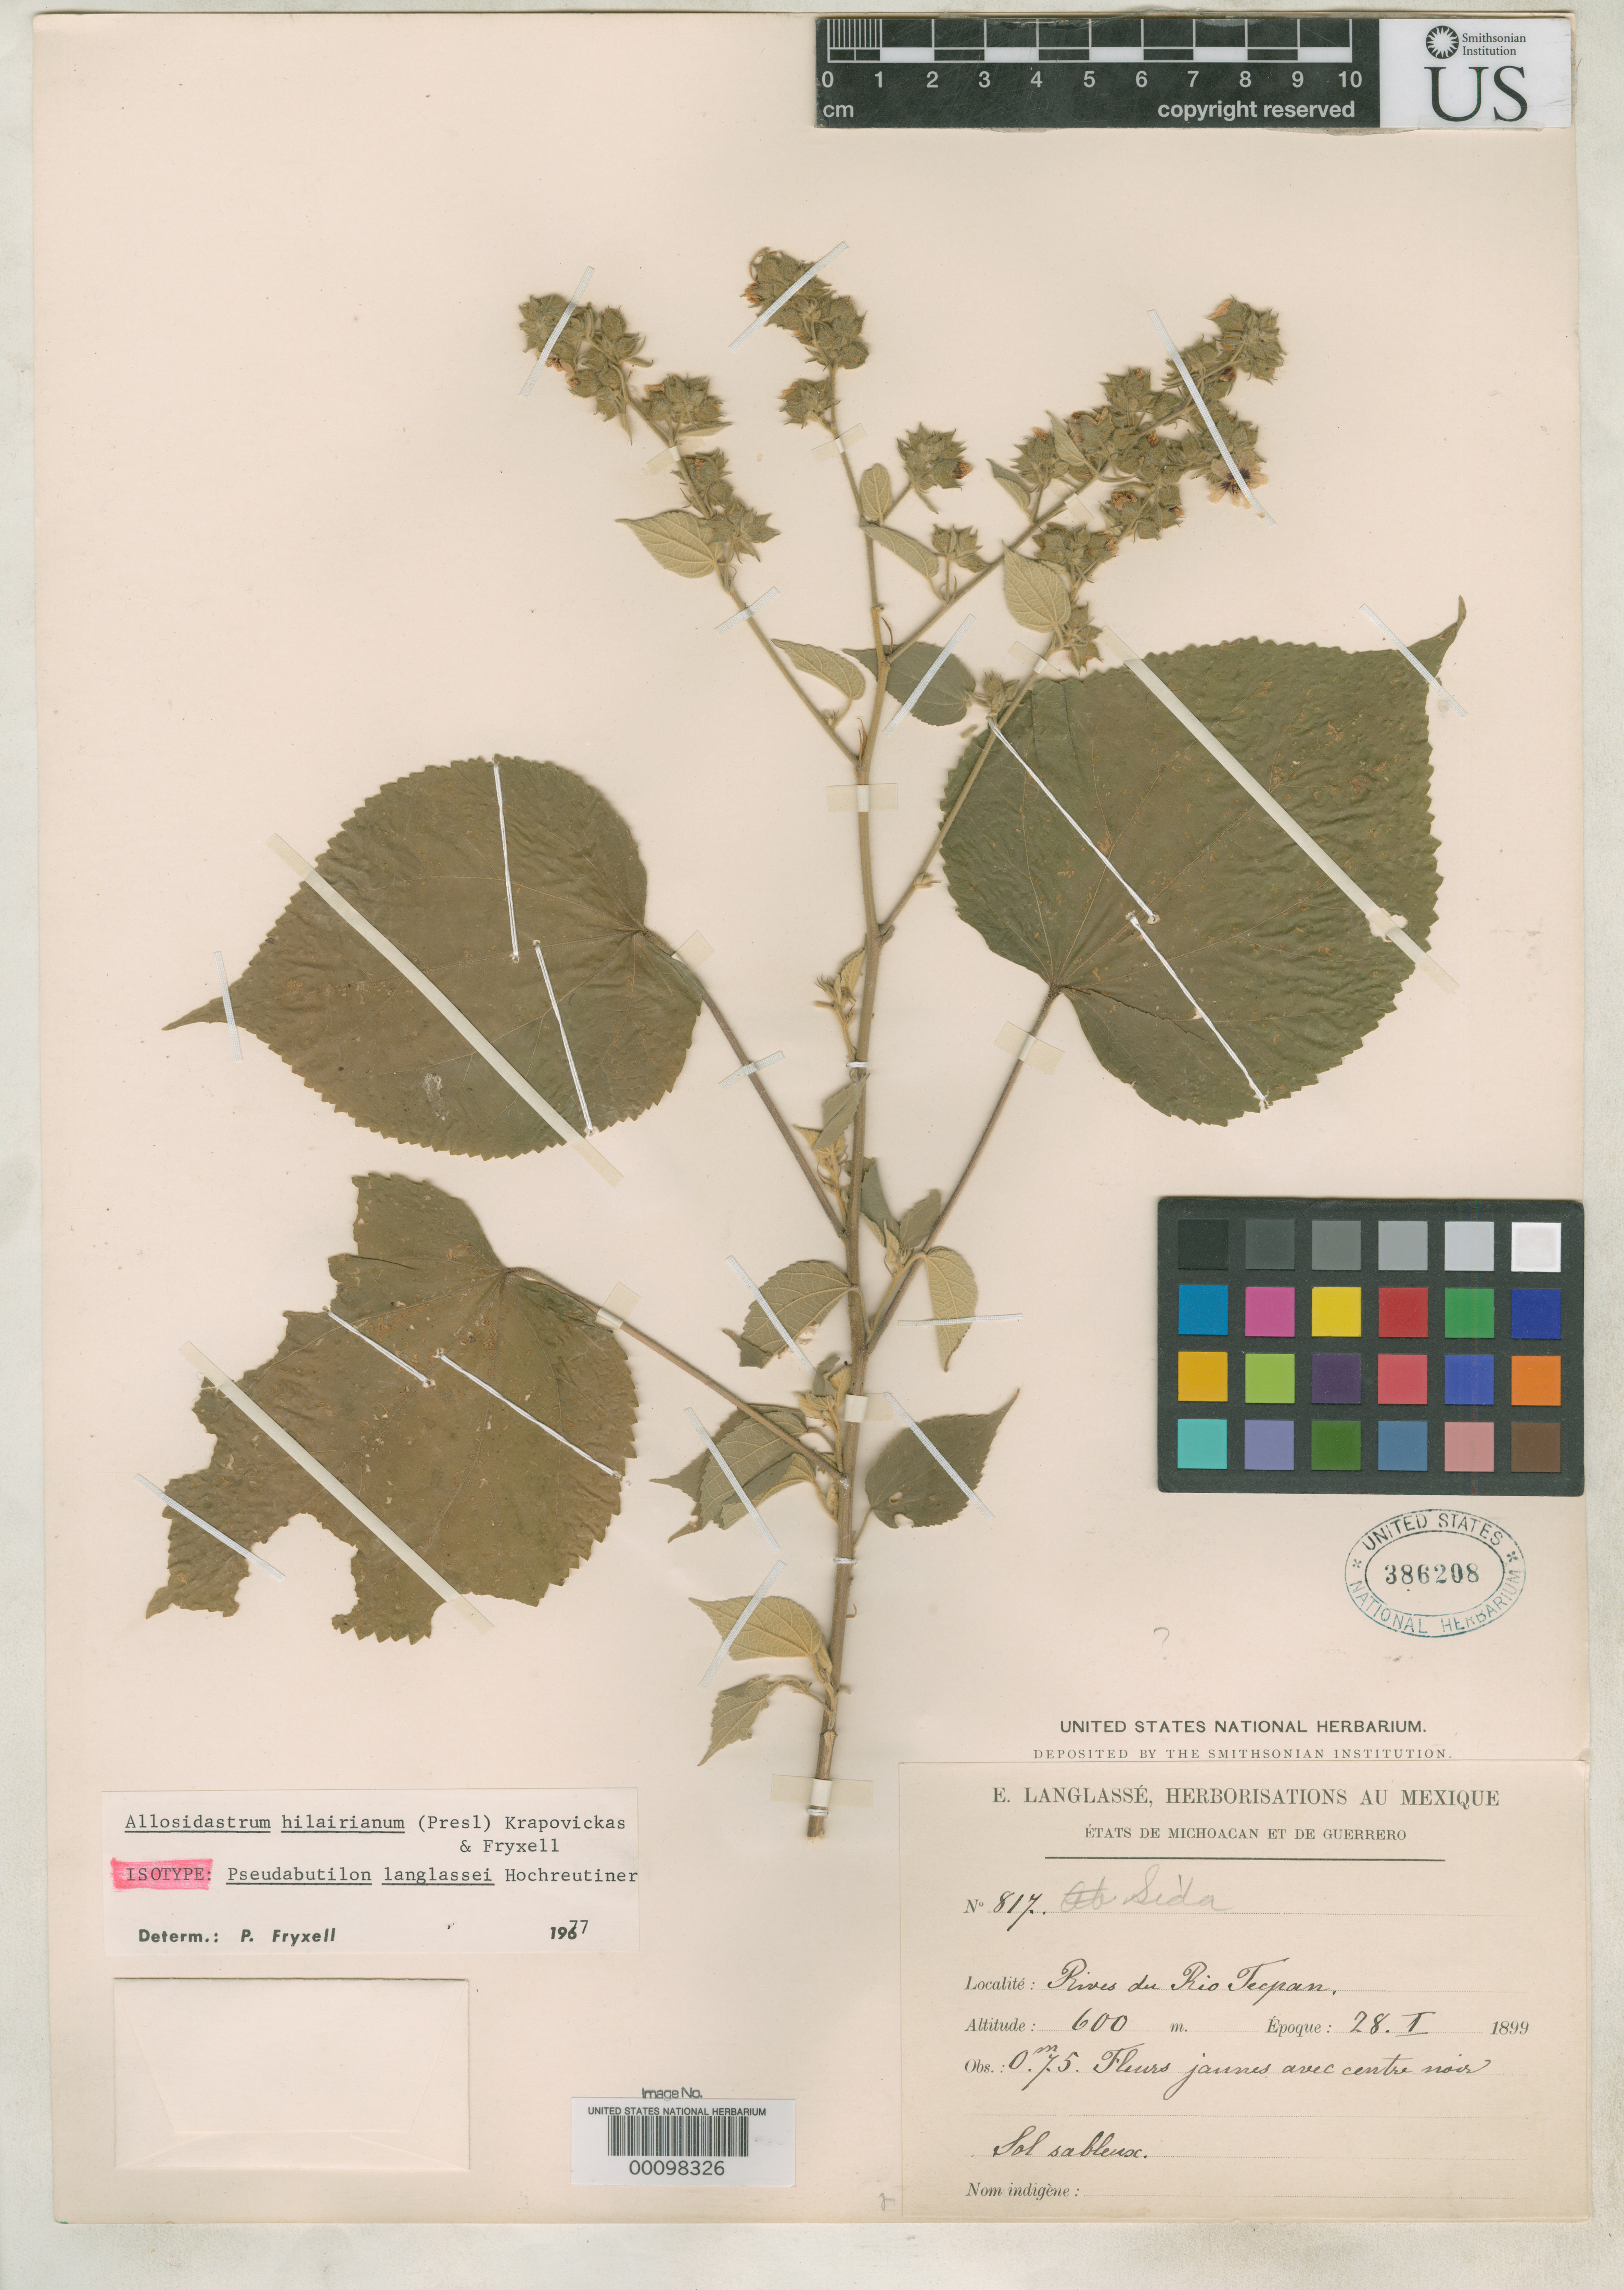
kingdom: Plantae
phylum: Tracheophyta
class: Magnoliopsida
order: Malvales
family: Malvaceae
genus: Pseudabutilon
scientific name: Pseudabutilon langlassei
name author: Hochr.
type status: Isotype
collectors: E. Langlassé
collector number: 817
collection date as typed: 28 Jan 1899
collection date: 1899-01-28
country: Mexico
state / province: Michoacán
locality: Rio Tecpan.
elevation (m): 600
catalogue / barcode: US 386208